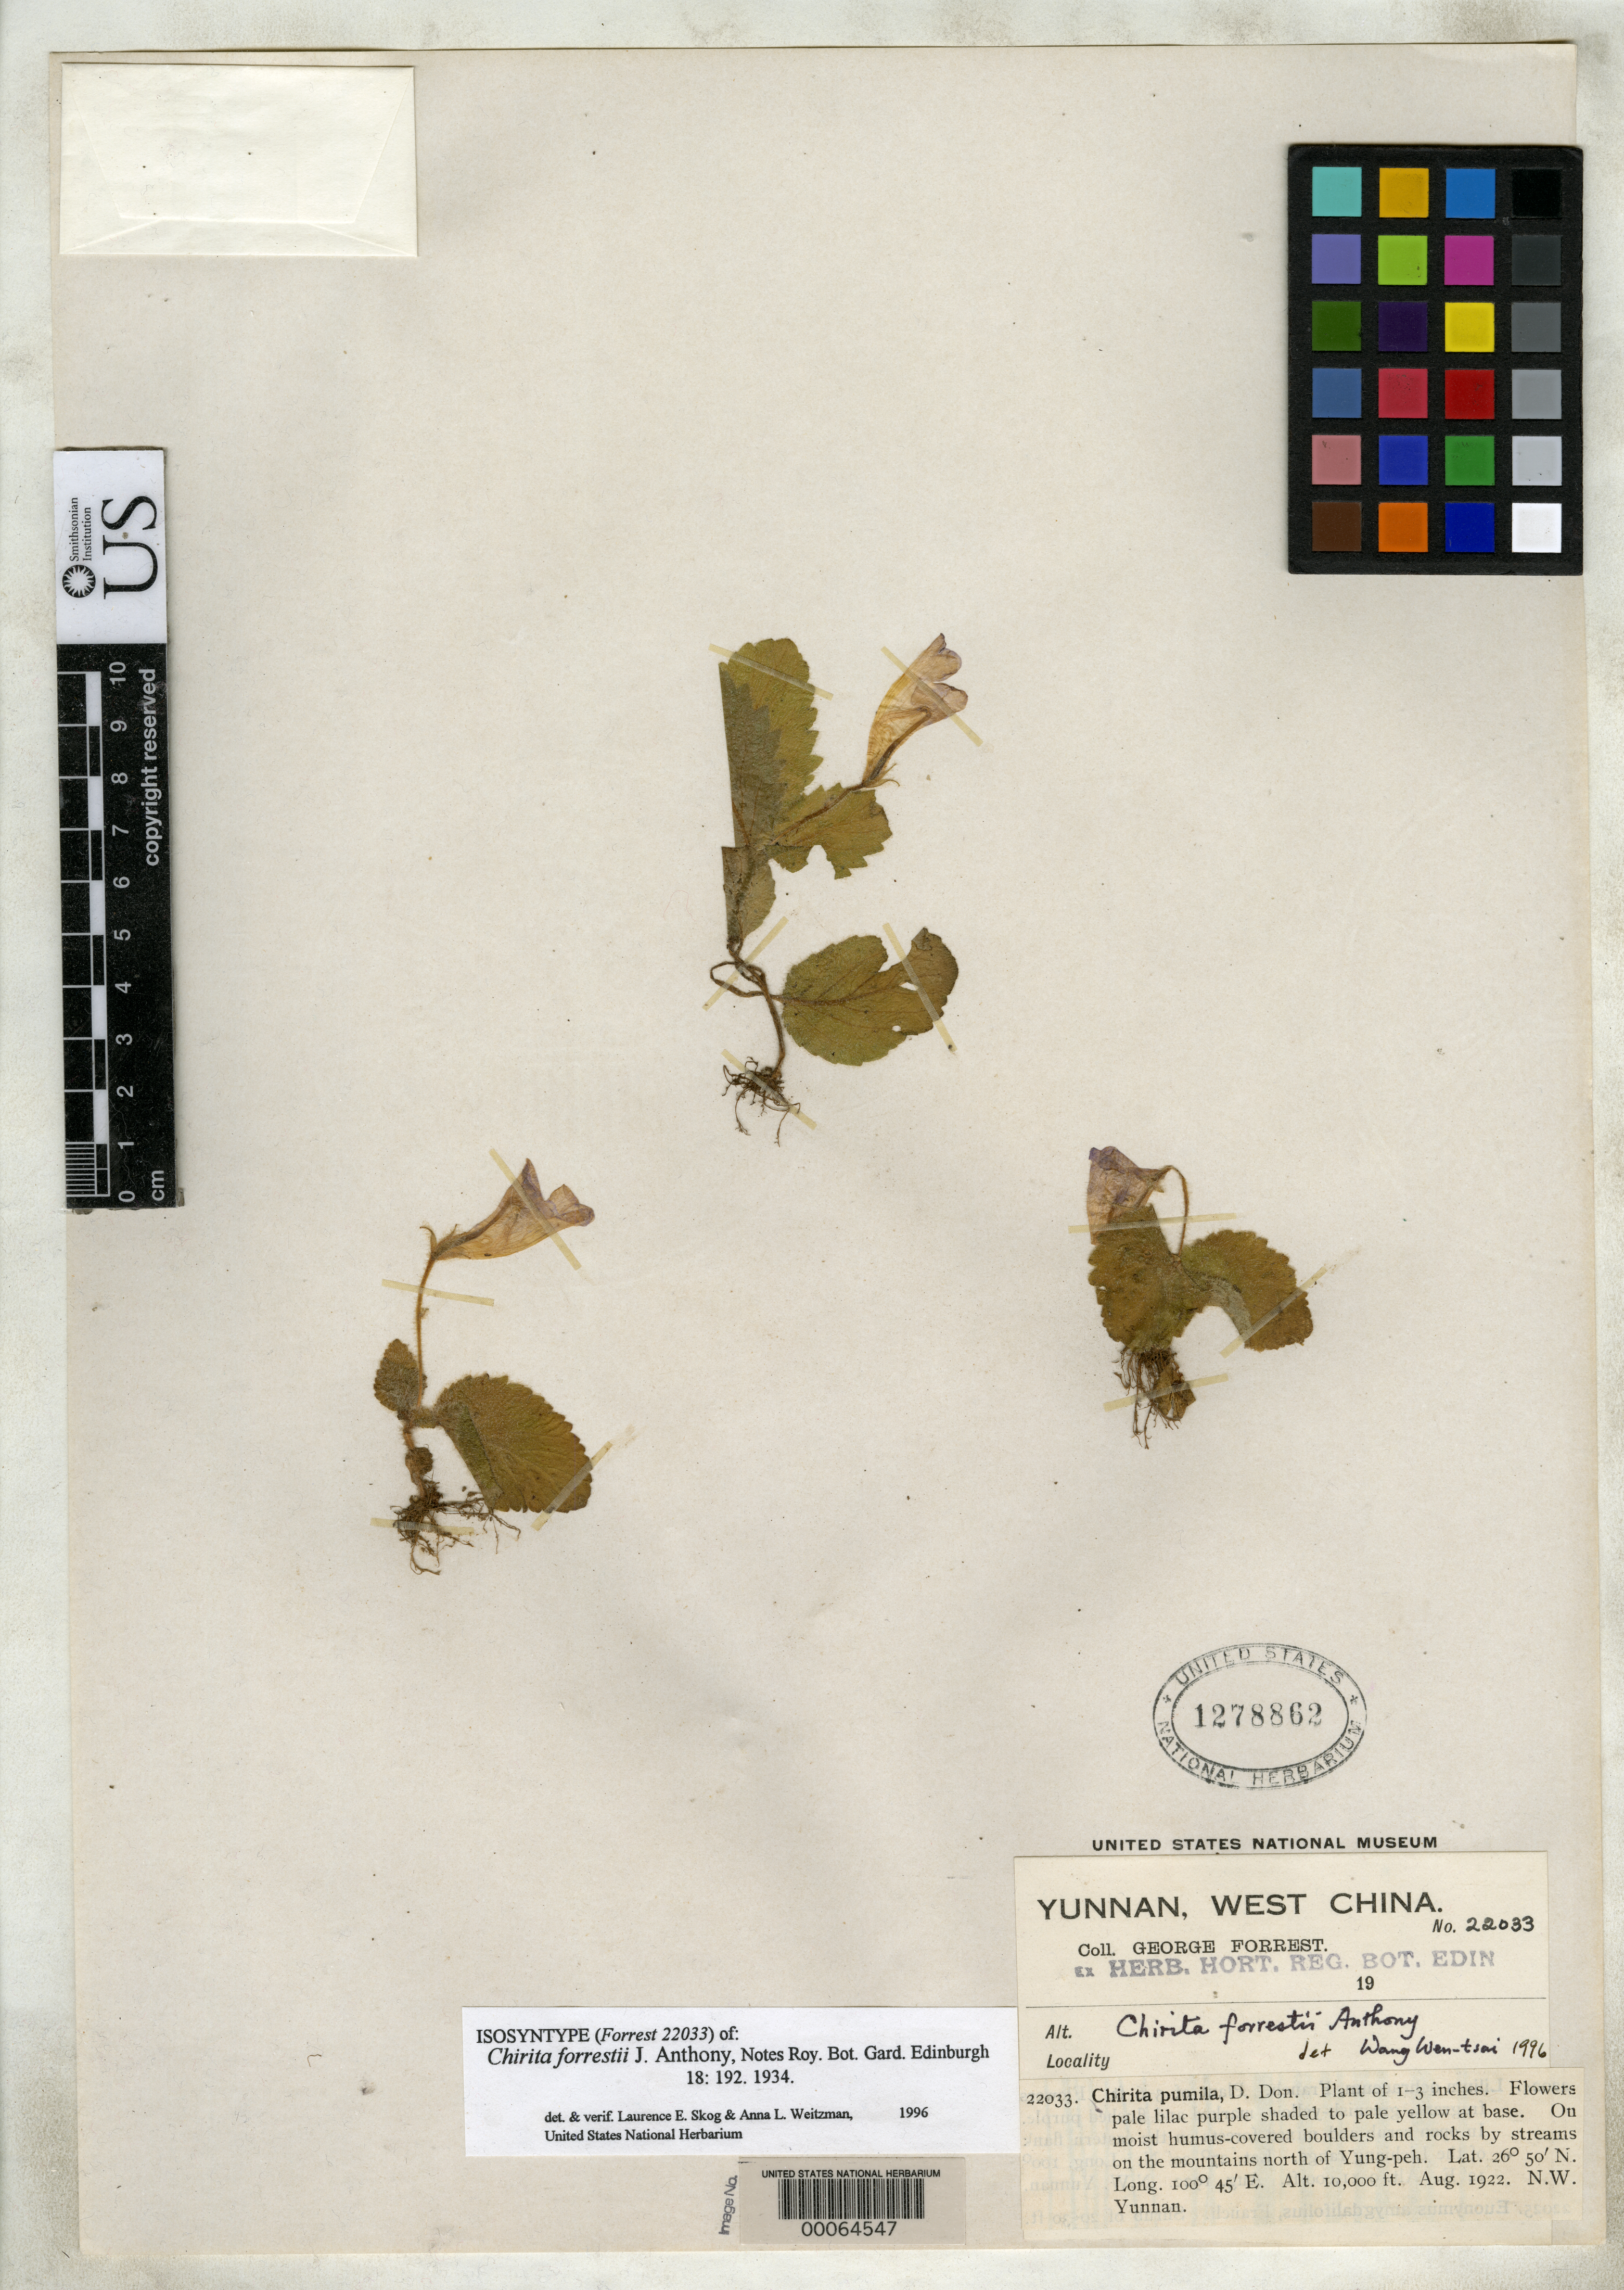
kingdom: Plantae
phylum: Tracheophyta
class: Magnoliopsida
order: Lamiales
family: Gesneriaceae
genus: Chirita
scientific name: Chirita forrestii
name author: J. Anthony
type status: Isosyntype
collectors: G. Forrest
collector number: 22033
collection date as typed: Aug 1922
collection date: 1922-08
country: China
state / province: Yunnan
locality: Mountains N of Yung-peh.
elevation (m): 3048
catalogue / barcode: US 1278862